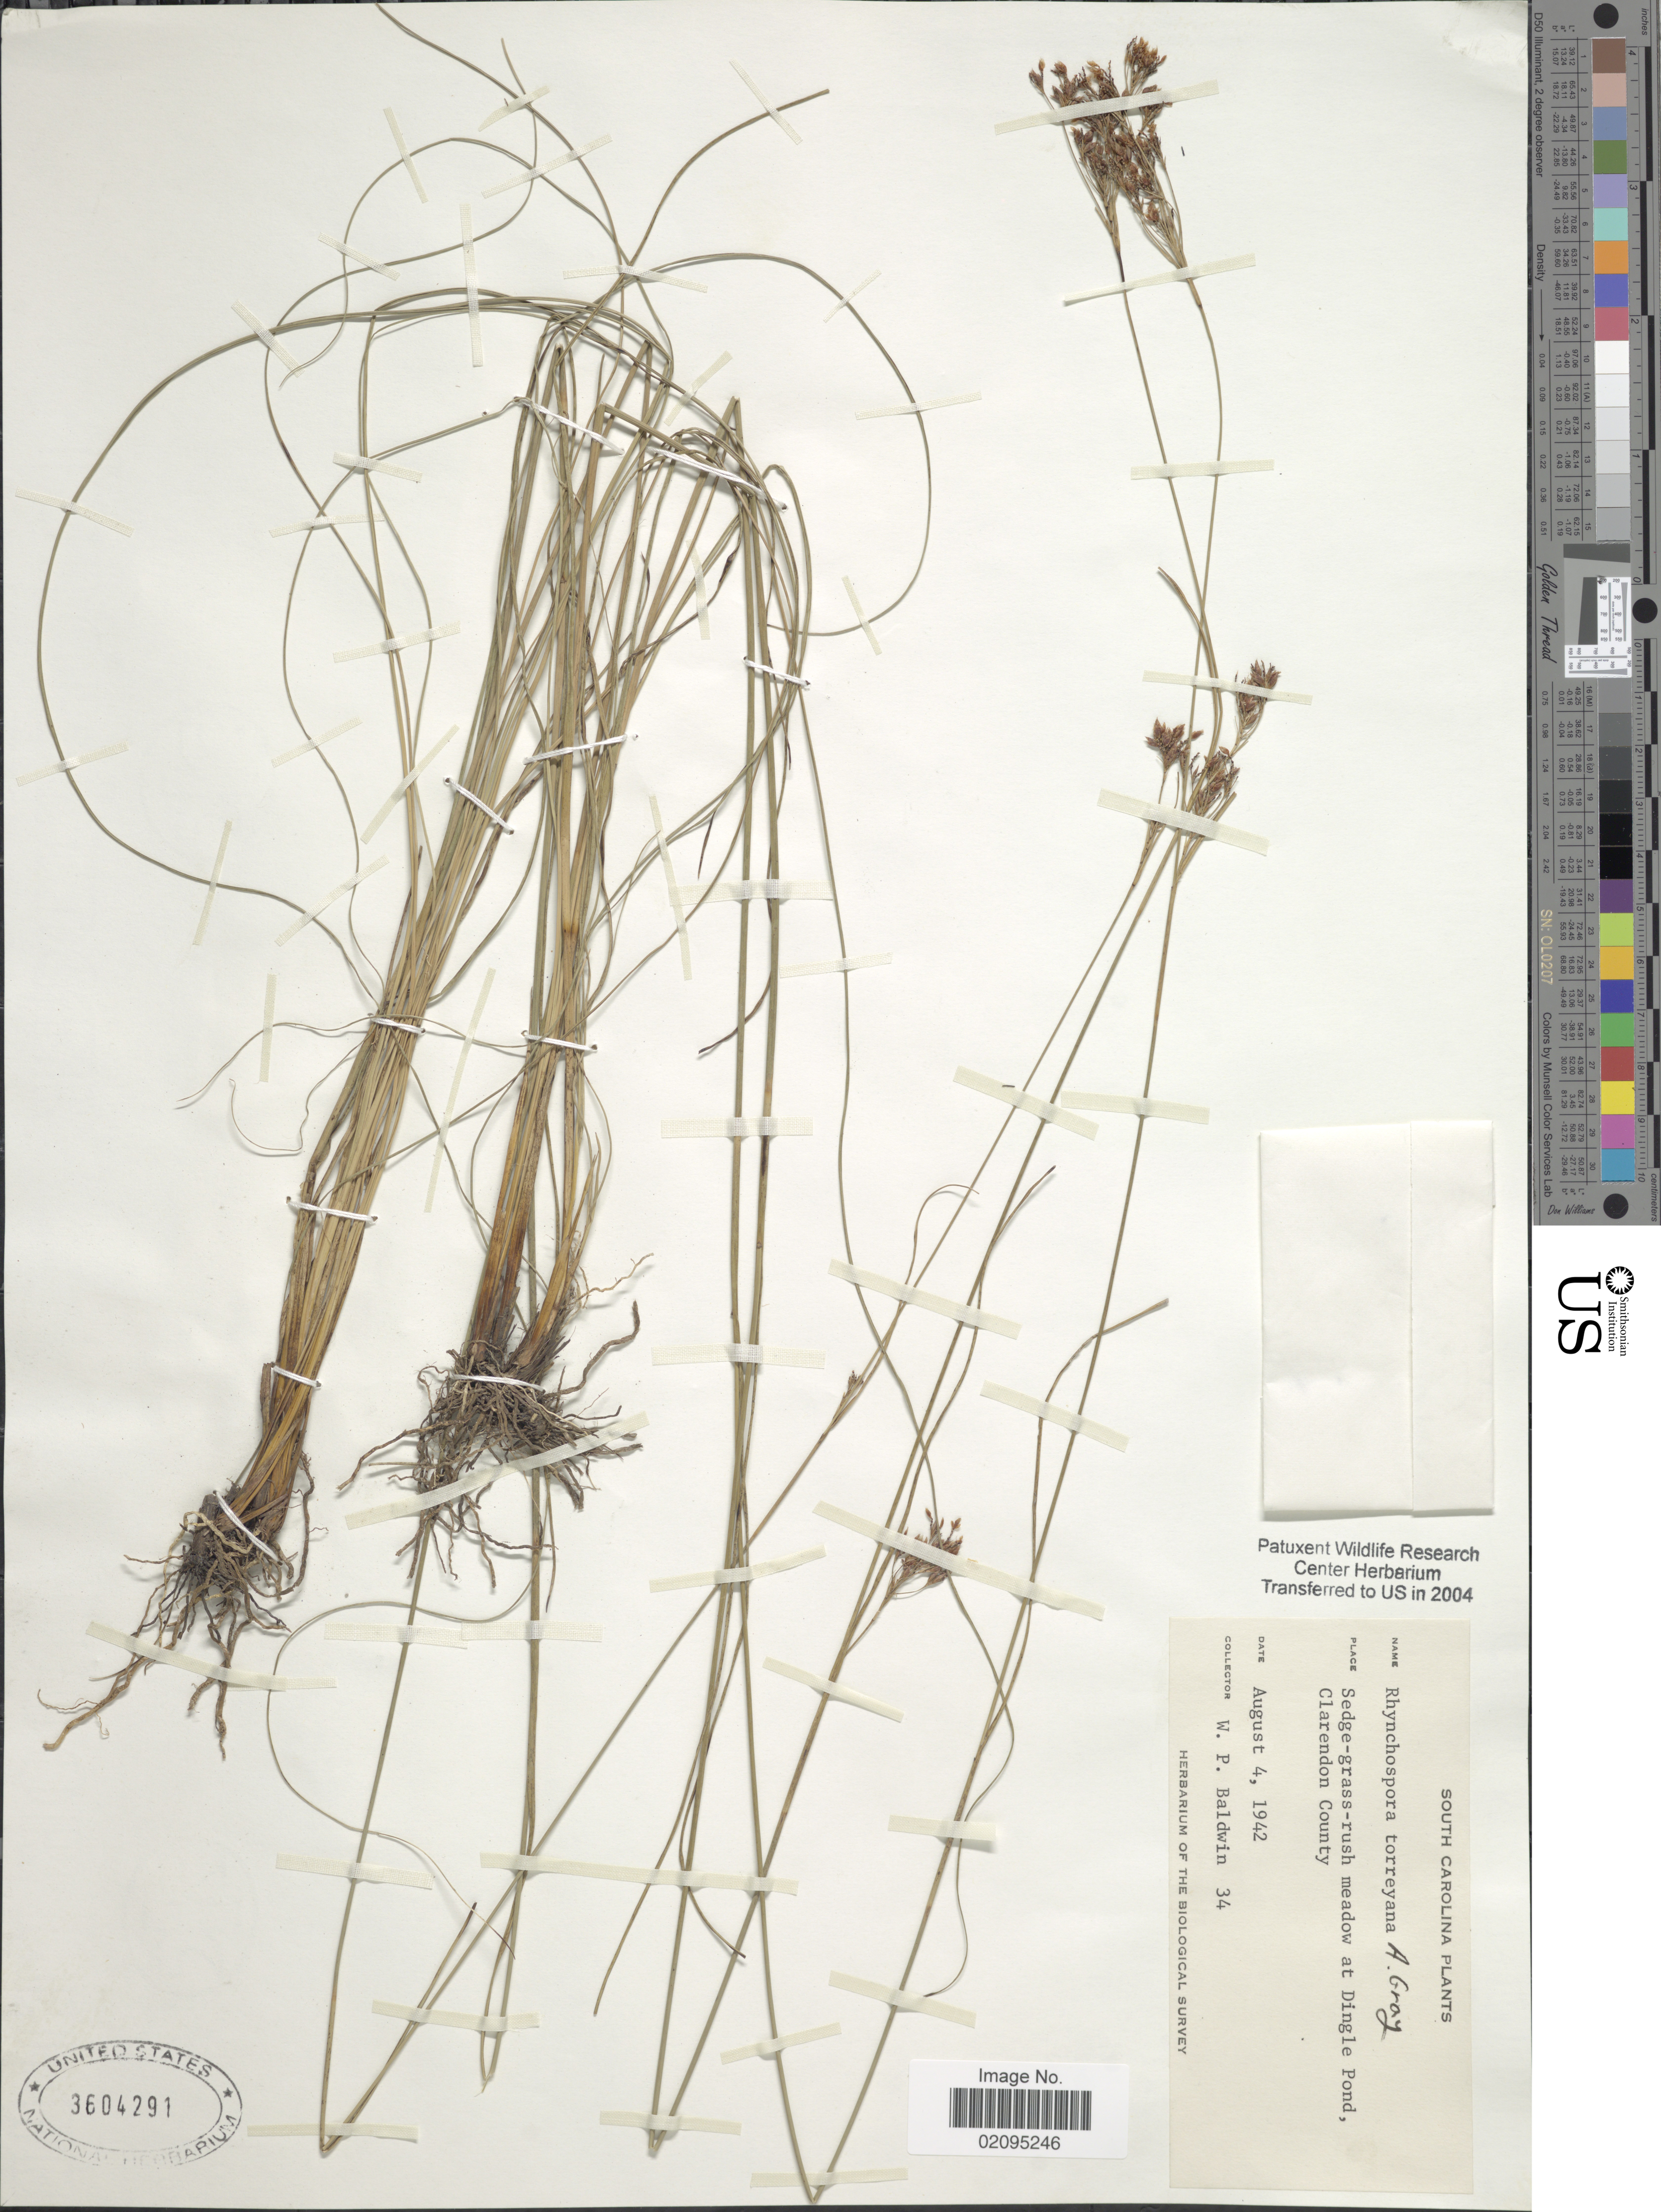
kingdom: Plantae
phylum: Tracheophyta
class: Liliopsida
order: Poales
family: Cyperaceae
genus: Rhynchospora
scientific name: Rhynchospora torreyana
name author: A. Gray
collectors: W. Baldwin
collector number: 34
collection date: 1942-08-04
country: United States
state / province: South Carolina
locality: Meadow at Dingle Pond, Clarendon County.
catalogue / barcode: US 3604291